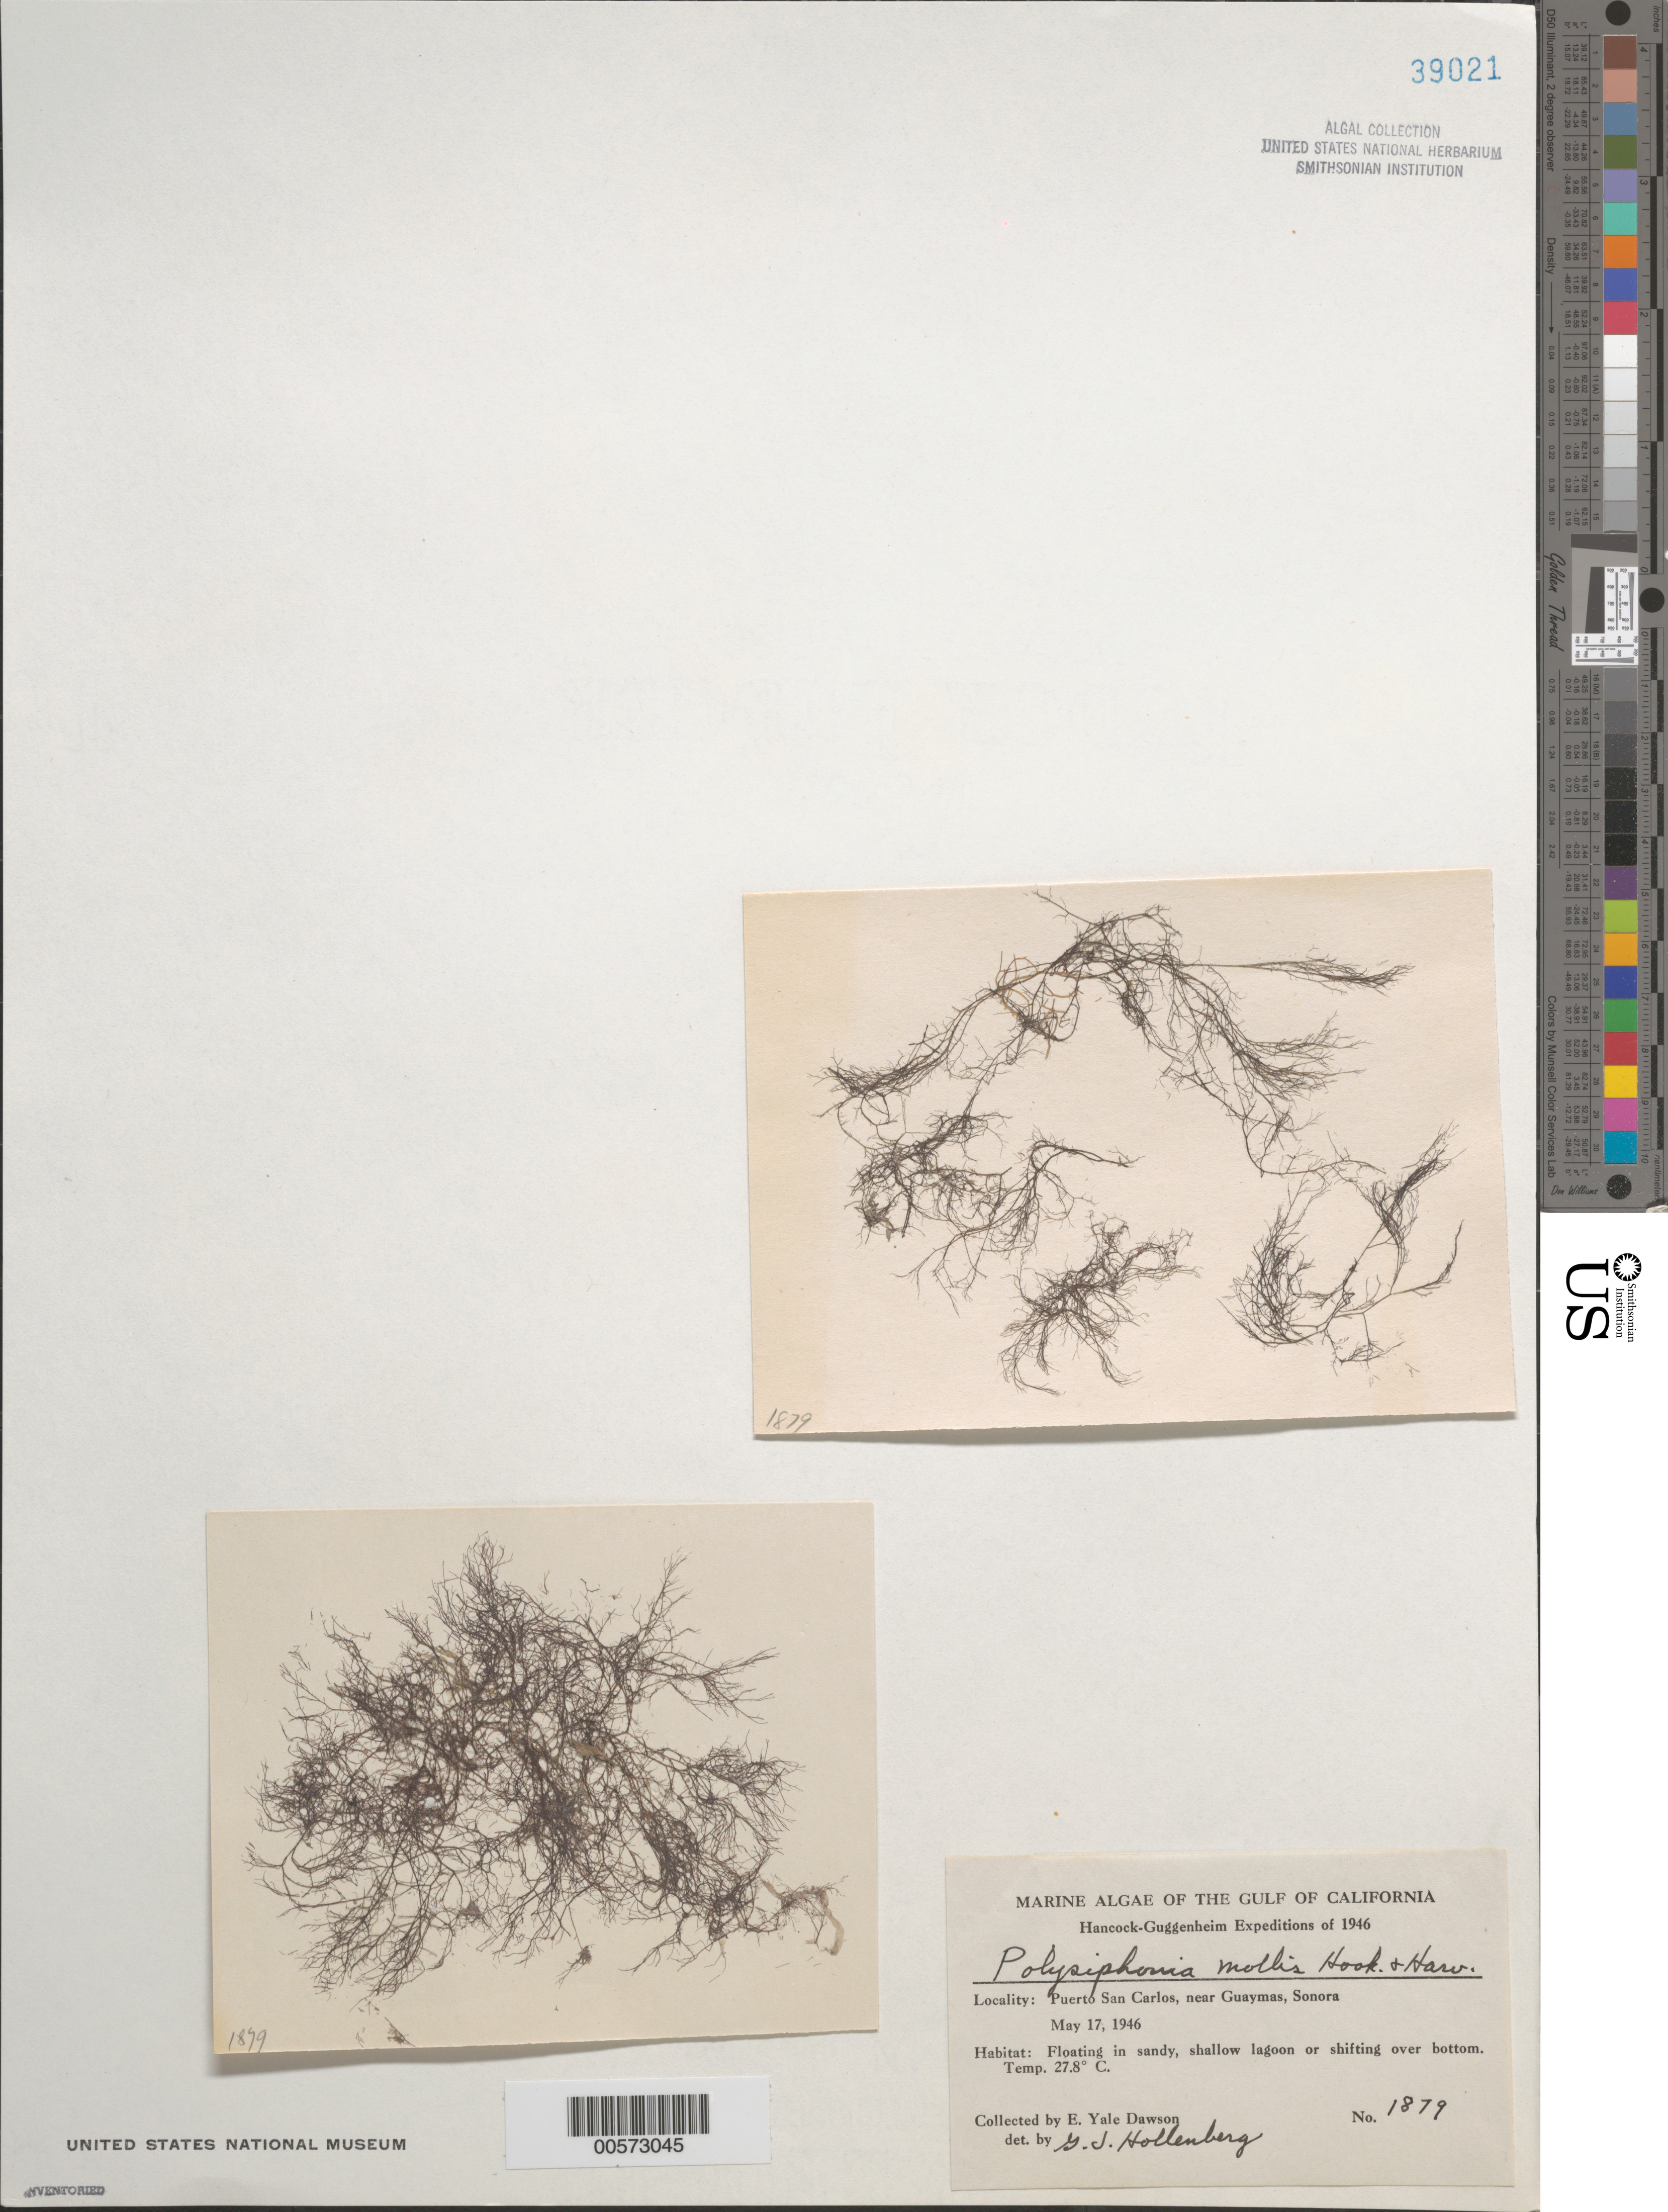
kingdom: Plantae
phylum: Rhodophyta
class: Florideophyceae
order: Ceramiales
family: Rhodomelaceae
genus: Polysiphonia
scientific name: Polysiphonia mollis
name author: Hook. f. & Harv.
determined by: Hollenberg, George J.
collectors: E. Y. Dawson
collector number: EYD 1879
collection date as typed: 17 May 1946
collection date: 1946-05-17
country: Mexico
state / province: Sonora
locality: Puerto San Carlos, near Guaymas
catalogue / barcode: US 39021